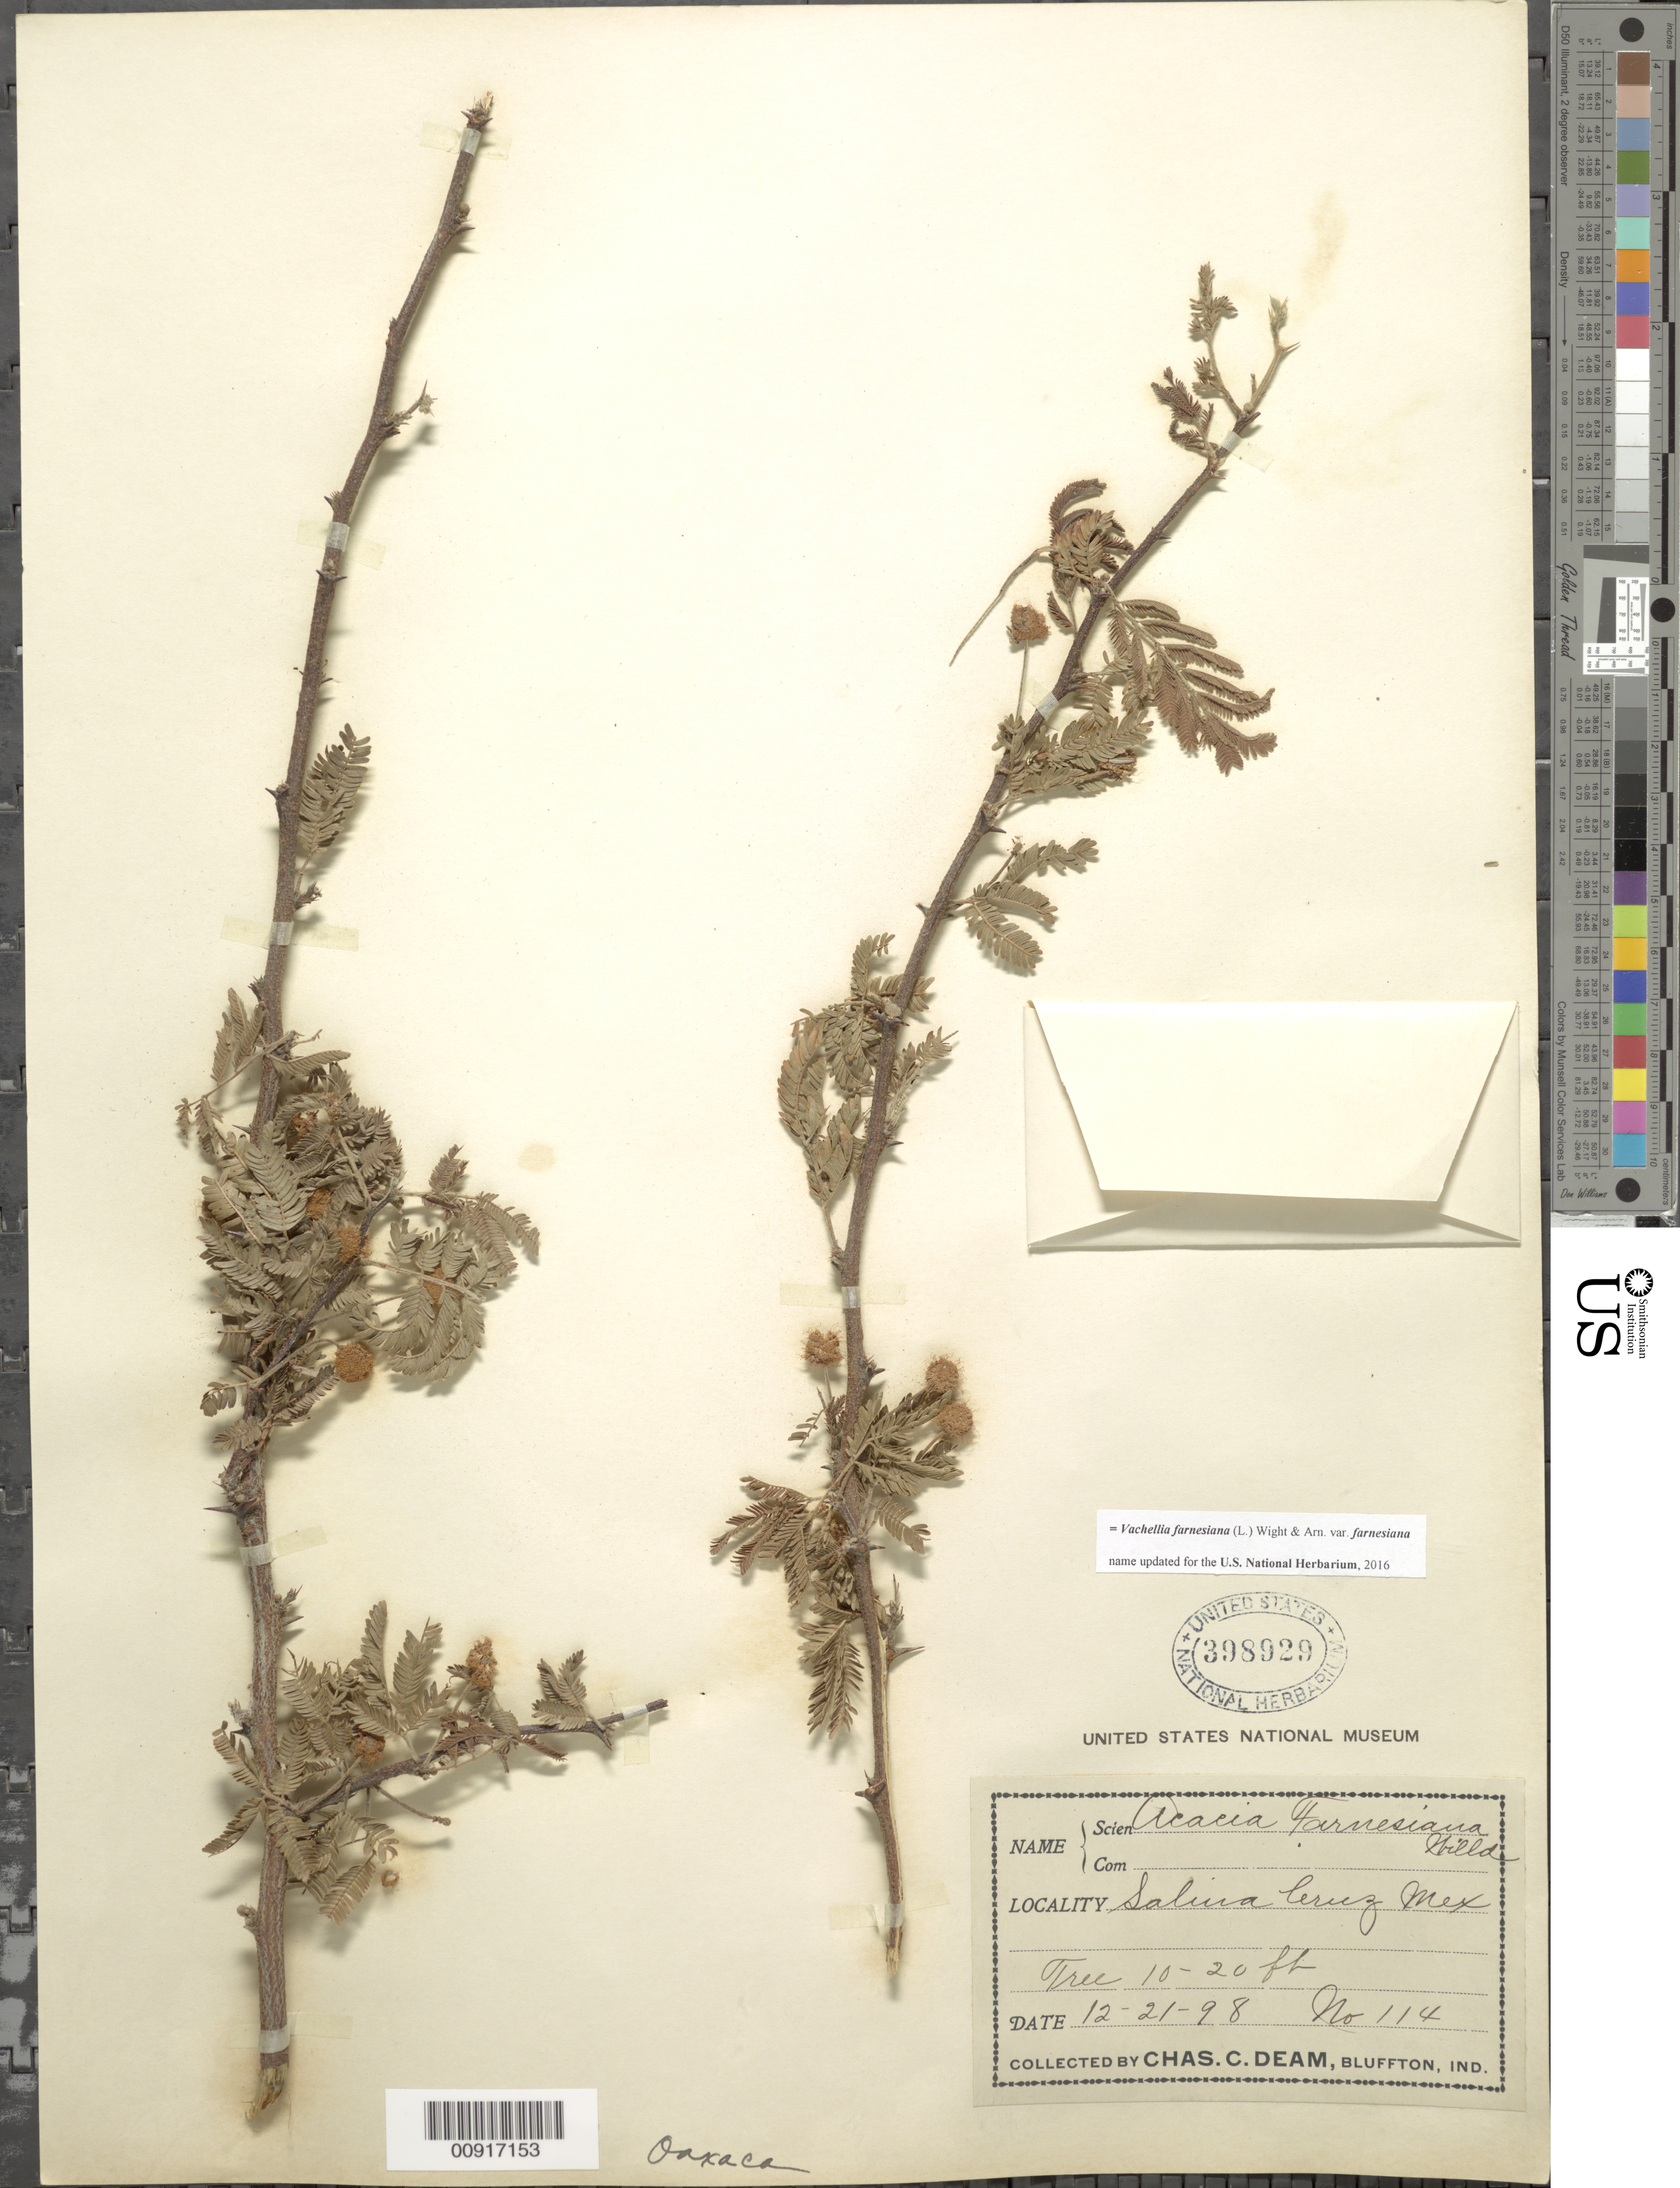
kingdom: Plantae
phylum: Tracheophyta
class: Magnoliopsida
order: Fabales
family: Fabaceae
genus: Vachellia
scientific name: Vachellia farnesiana var. farnesiana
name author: (L.) Wight & Arn.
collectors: C. C. Deam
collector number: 114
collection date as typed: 21 Dec 1898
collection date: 1898-12-21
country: Mexico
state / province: Oaxaca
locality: Salina Cruz.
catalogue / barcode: US 398929